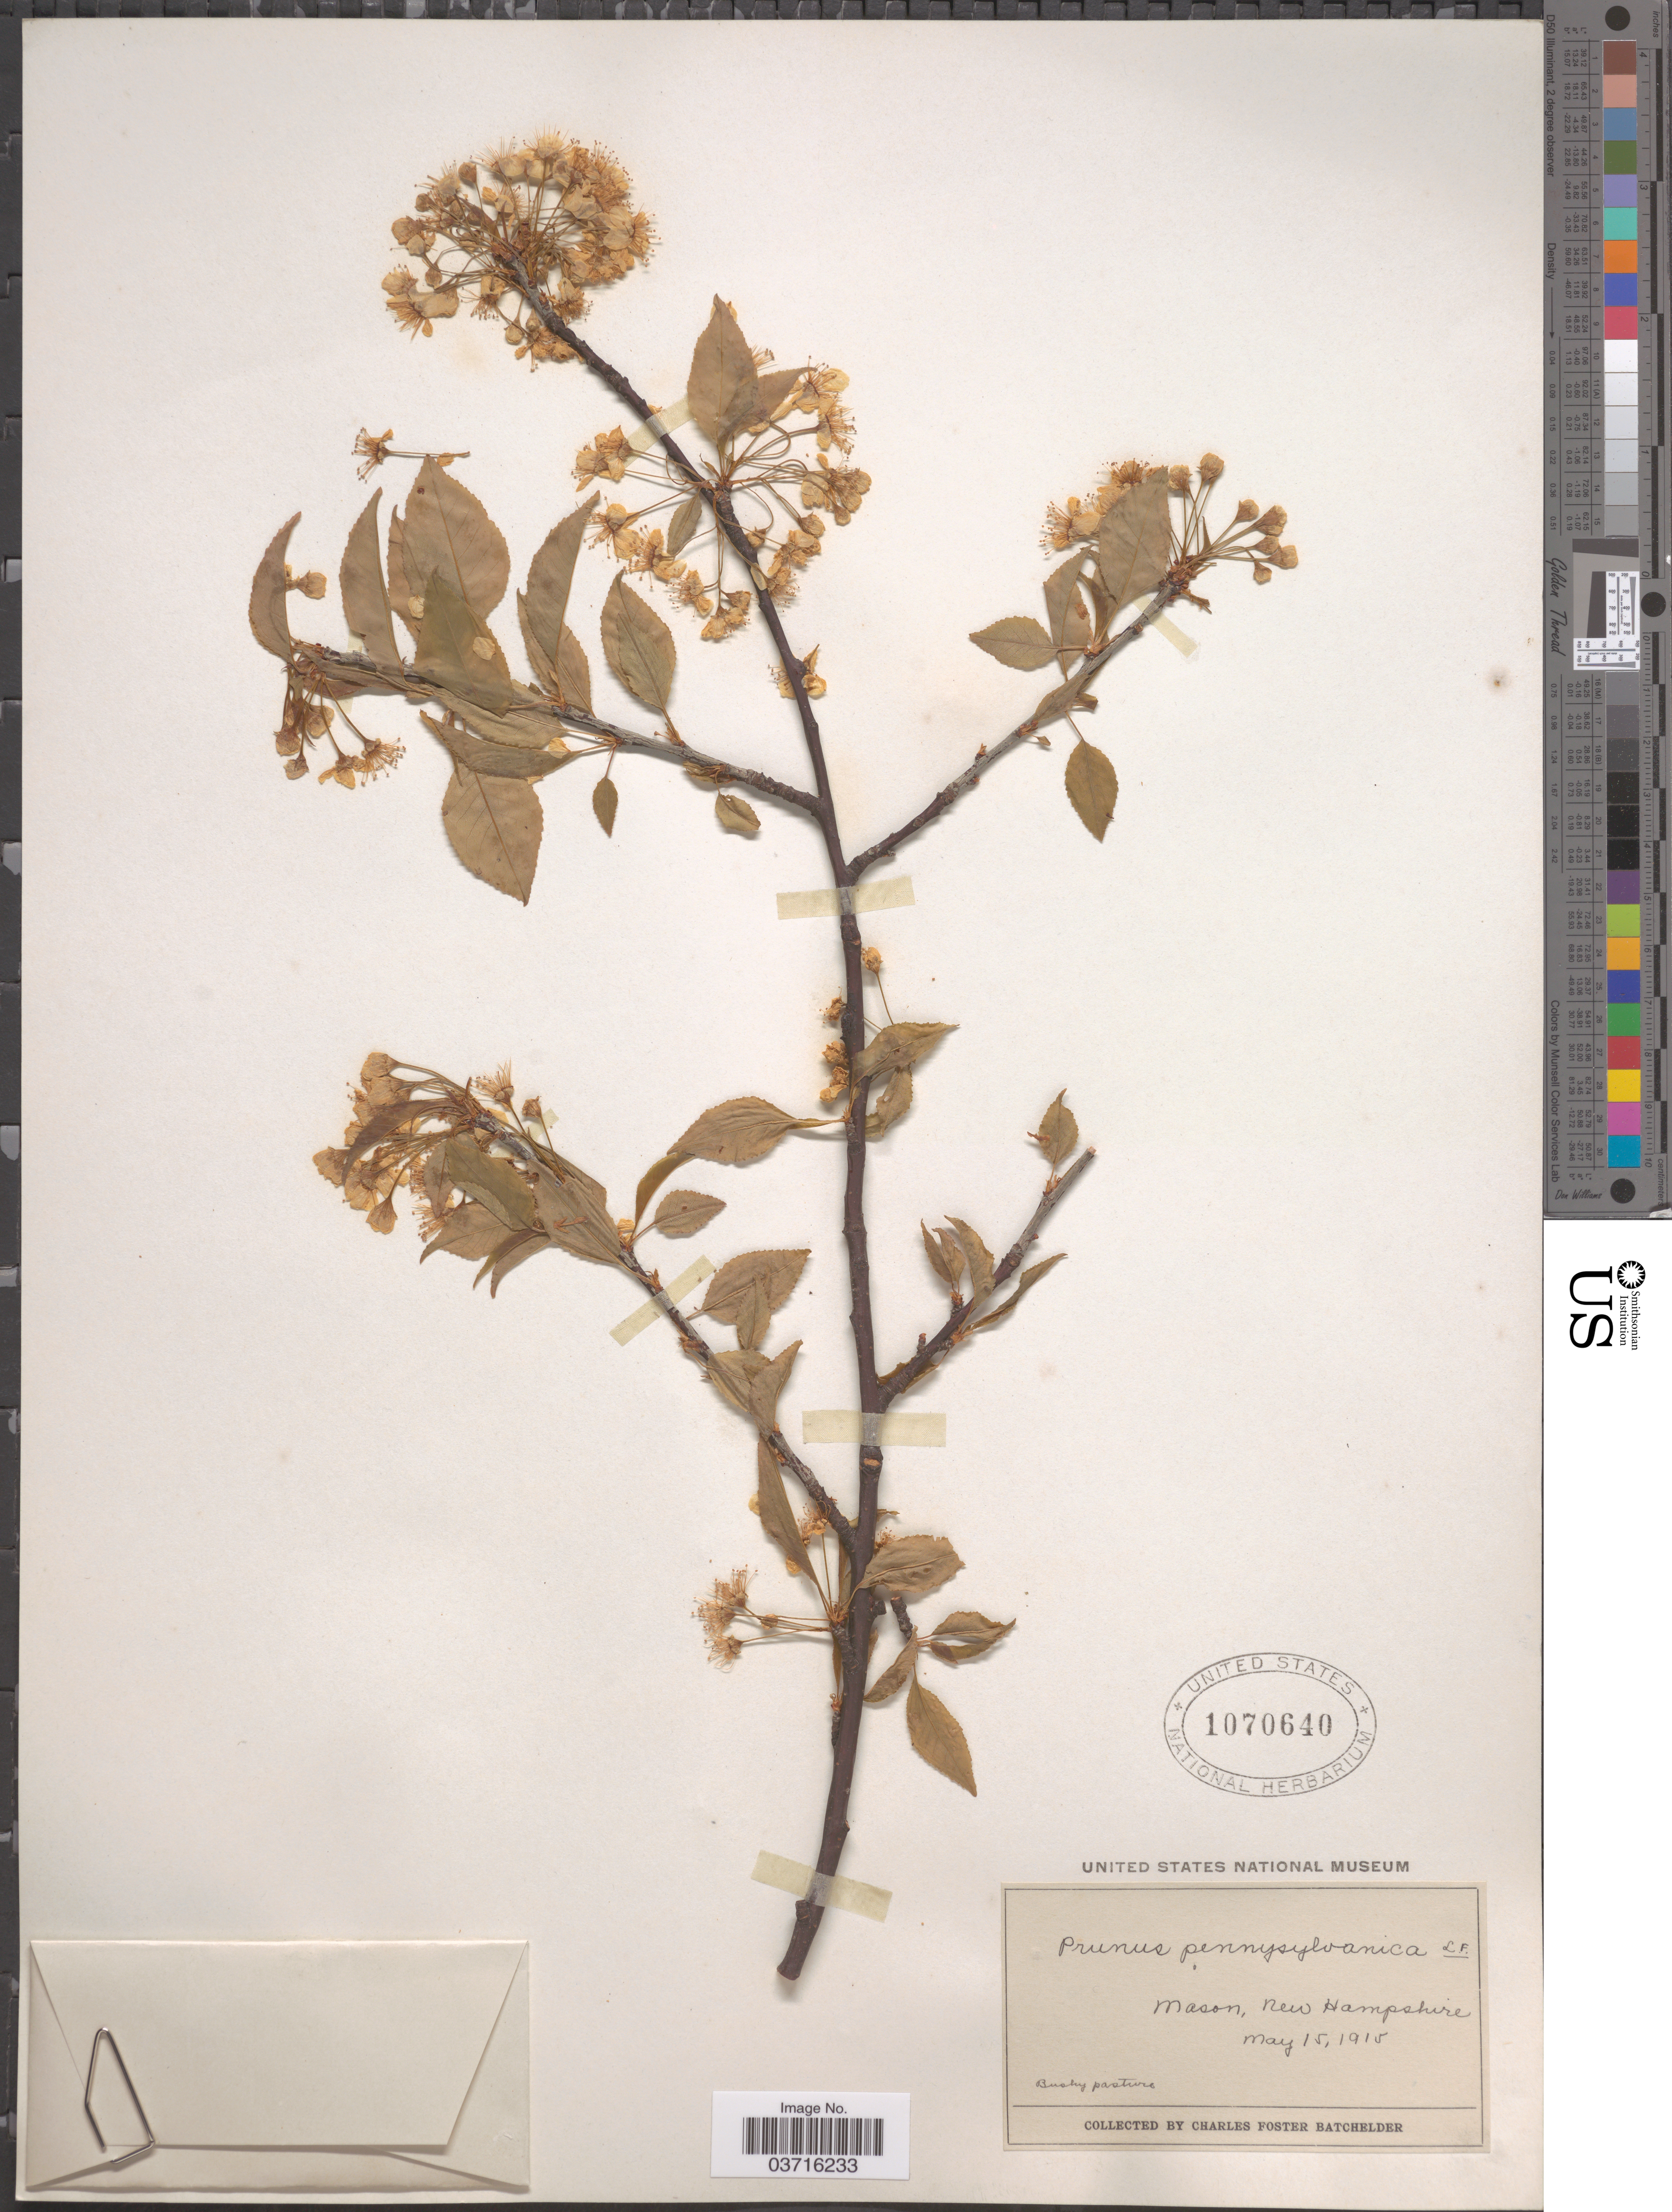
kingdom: Plantae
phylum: Tracheophyta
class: Magnoliopsida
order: Rosales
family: Rosaceae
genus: Prunus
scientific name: Prunus pensylvanica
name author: L. f.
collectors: C. Batchelder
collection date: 1915-05-15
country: United States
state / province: New Hampshire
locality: Mason.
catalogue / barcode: US 1070640